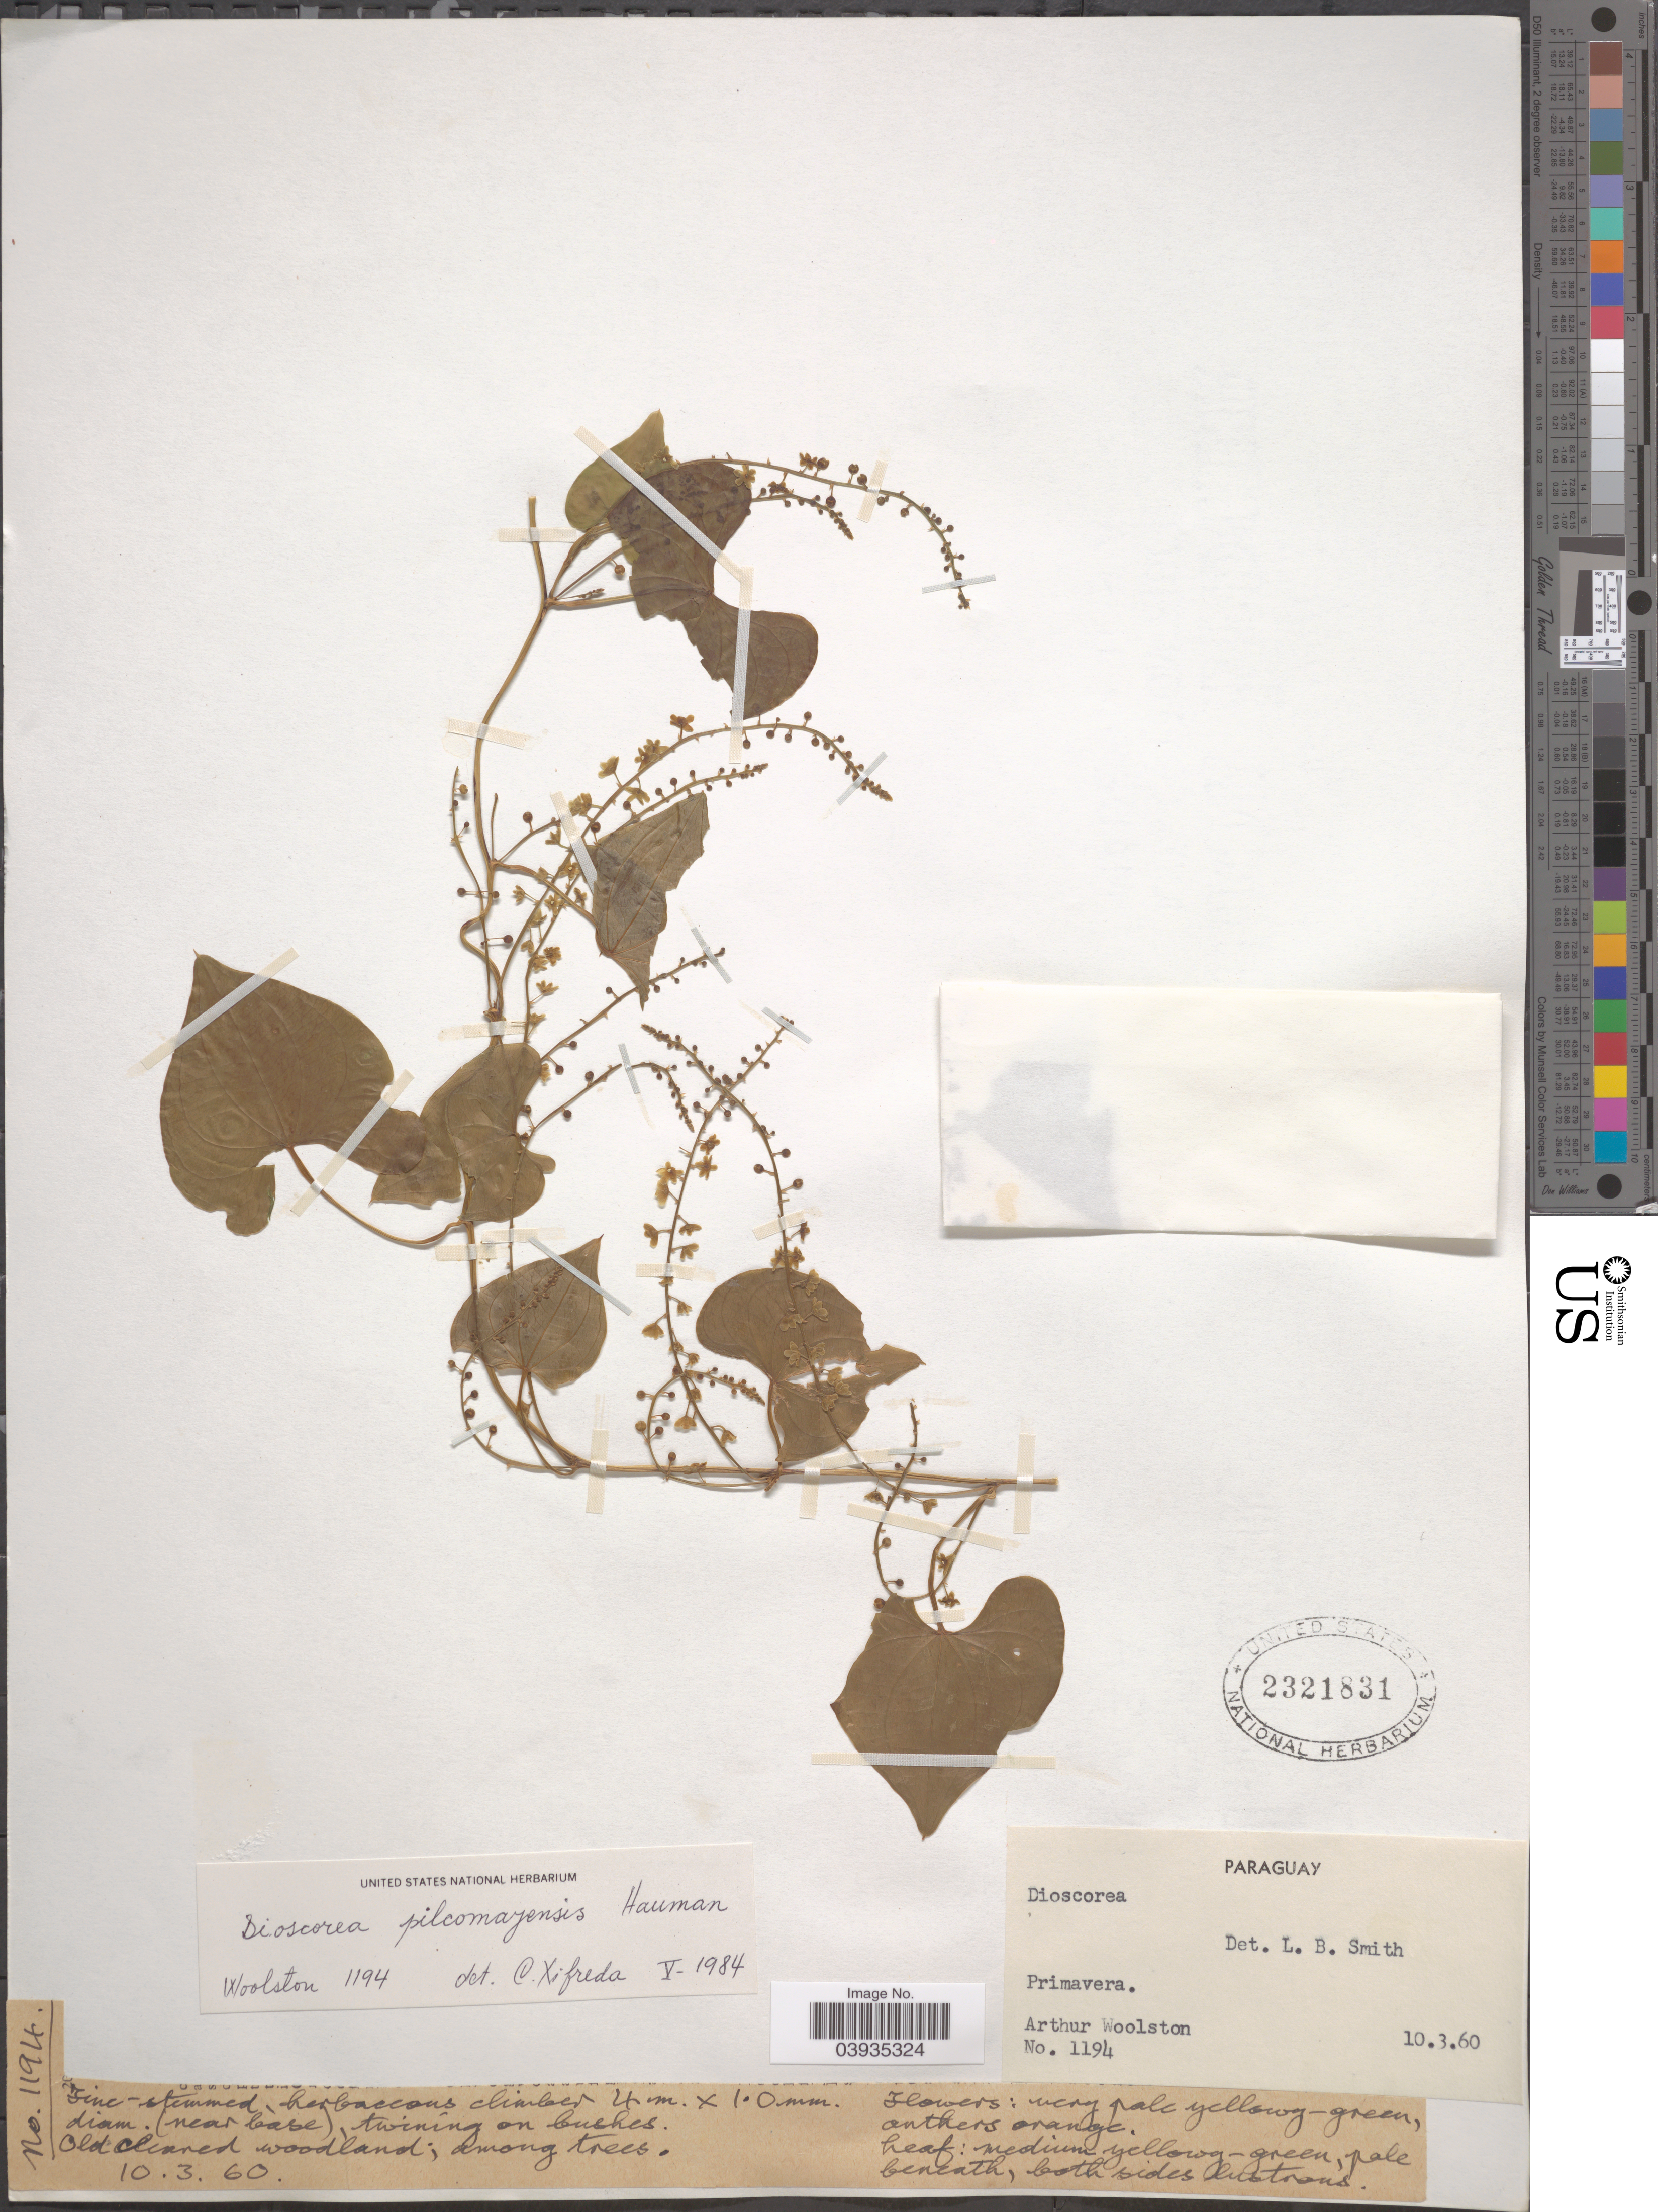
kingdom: Plantae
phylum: Tracheophyta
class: Liliopsida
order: Dioscoreales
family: Dioscoreaceae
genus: Dioscorea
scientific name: Dioscorea pilcomayensis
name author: Hauman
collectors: A. L. Woolston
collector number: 1194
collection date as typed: Transcribed d/m/y: 10/3/60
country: Paraguay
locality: Primavera.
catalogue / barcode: US 2321831